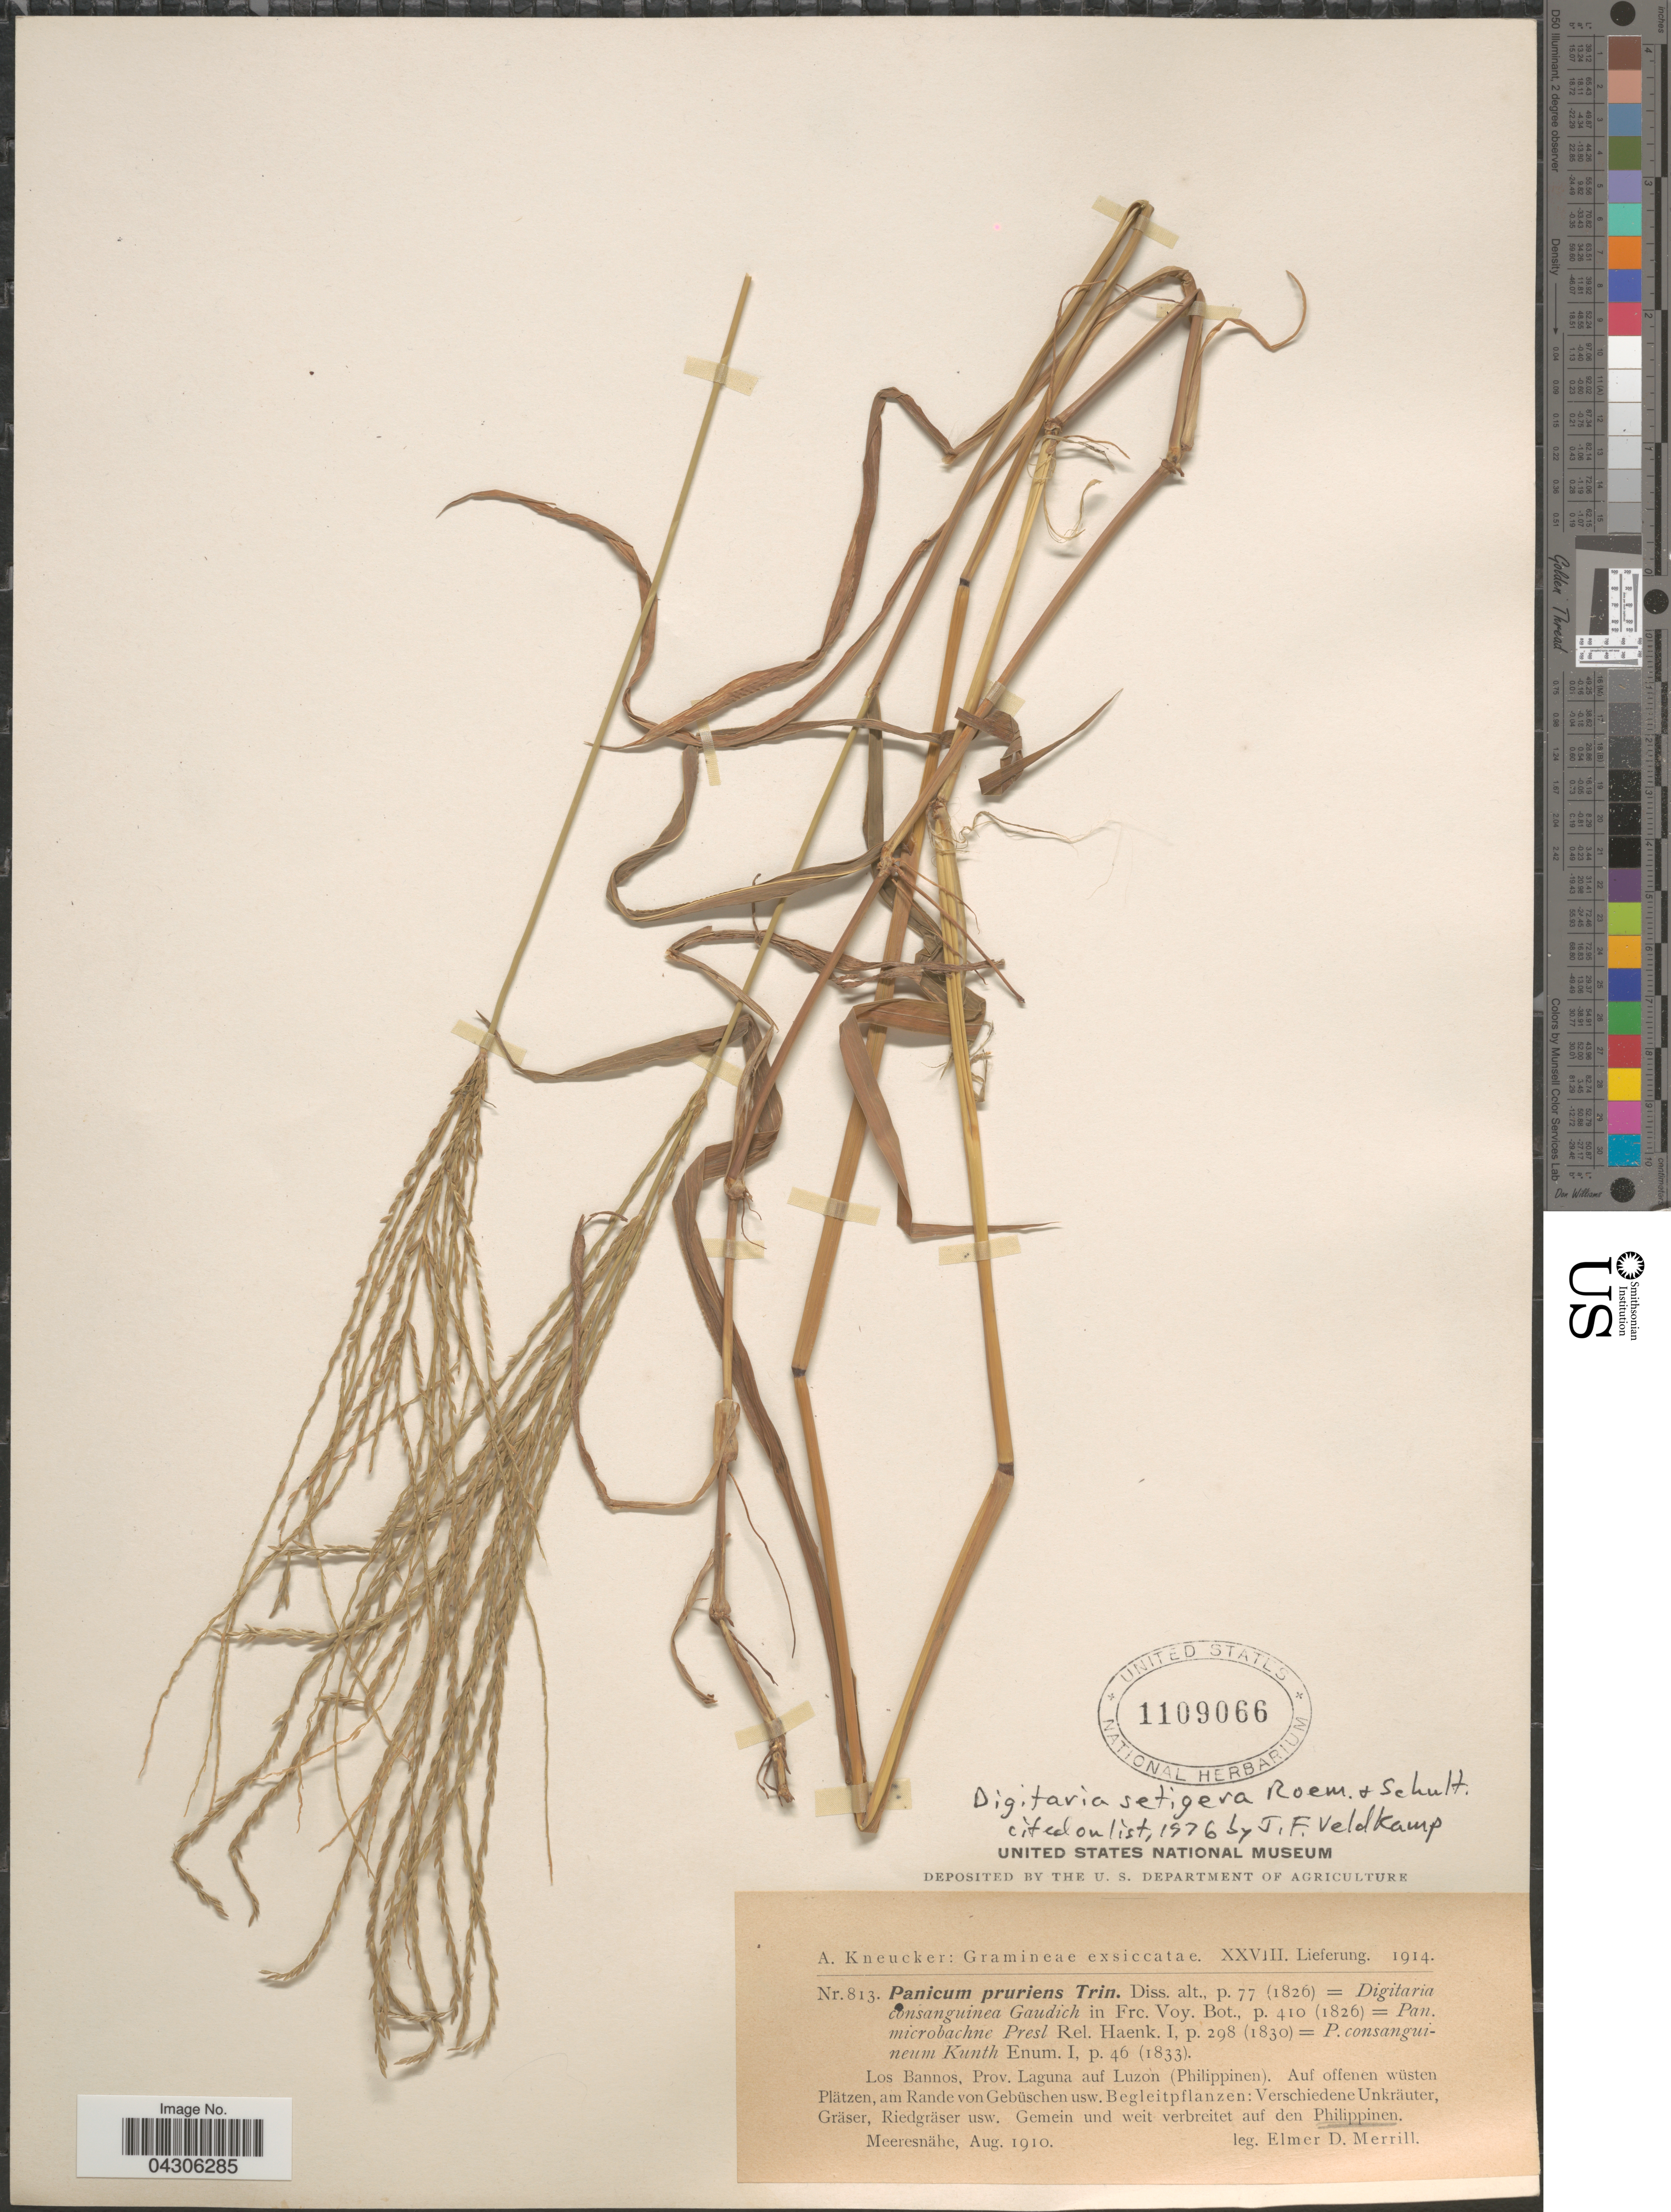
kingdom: Plantae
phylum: Tracheophyta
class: Liliopsida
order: Poales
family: Poaceae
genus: Digitaria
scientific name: Digitaria setigera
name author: Roth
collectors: E. D. Merrill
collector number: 813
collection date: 1910-08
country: Philippines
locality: Los Bannos, Prov. Laguna auf Luzon (Philippinen). Auf offenen wüsten Pfätzen, am Rande von Gebüschen usw. Gemein und weit verbreitet auf den Philippinen, Meeresnähe.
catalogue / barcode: US 1109066